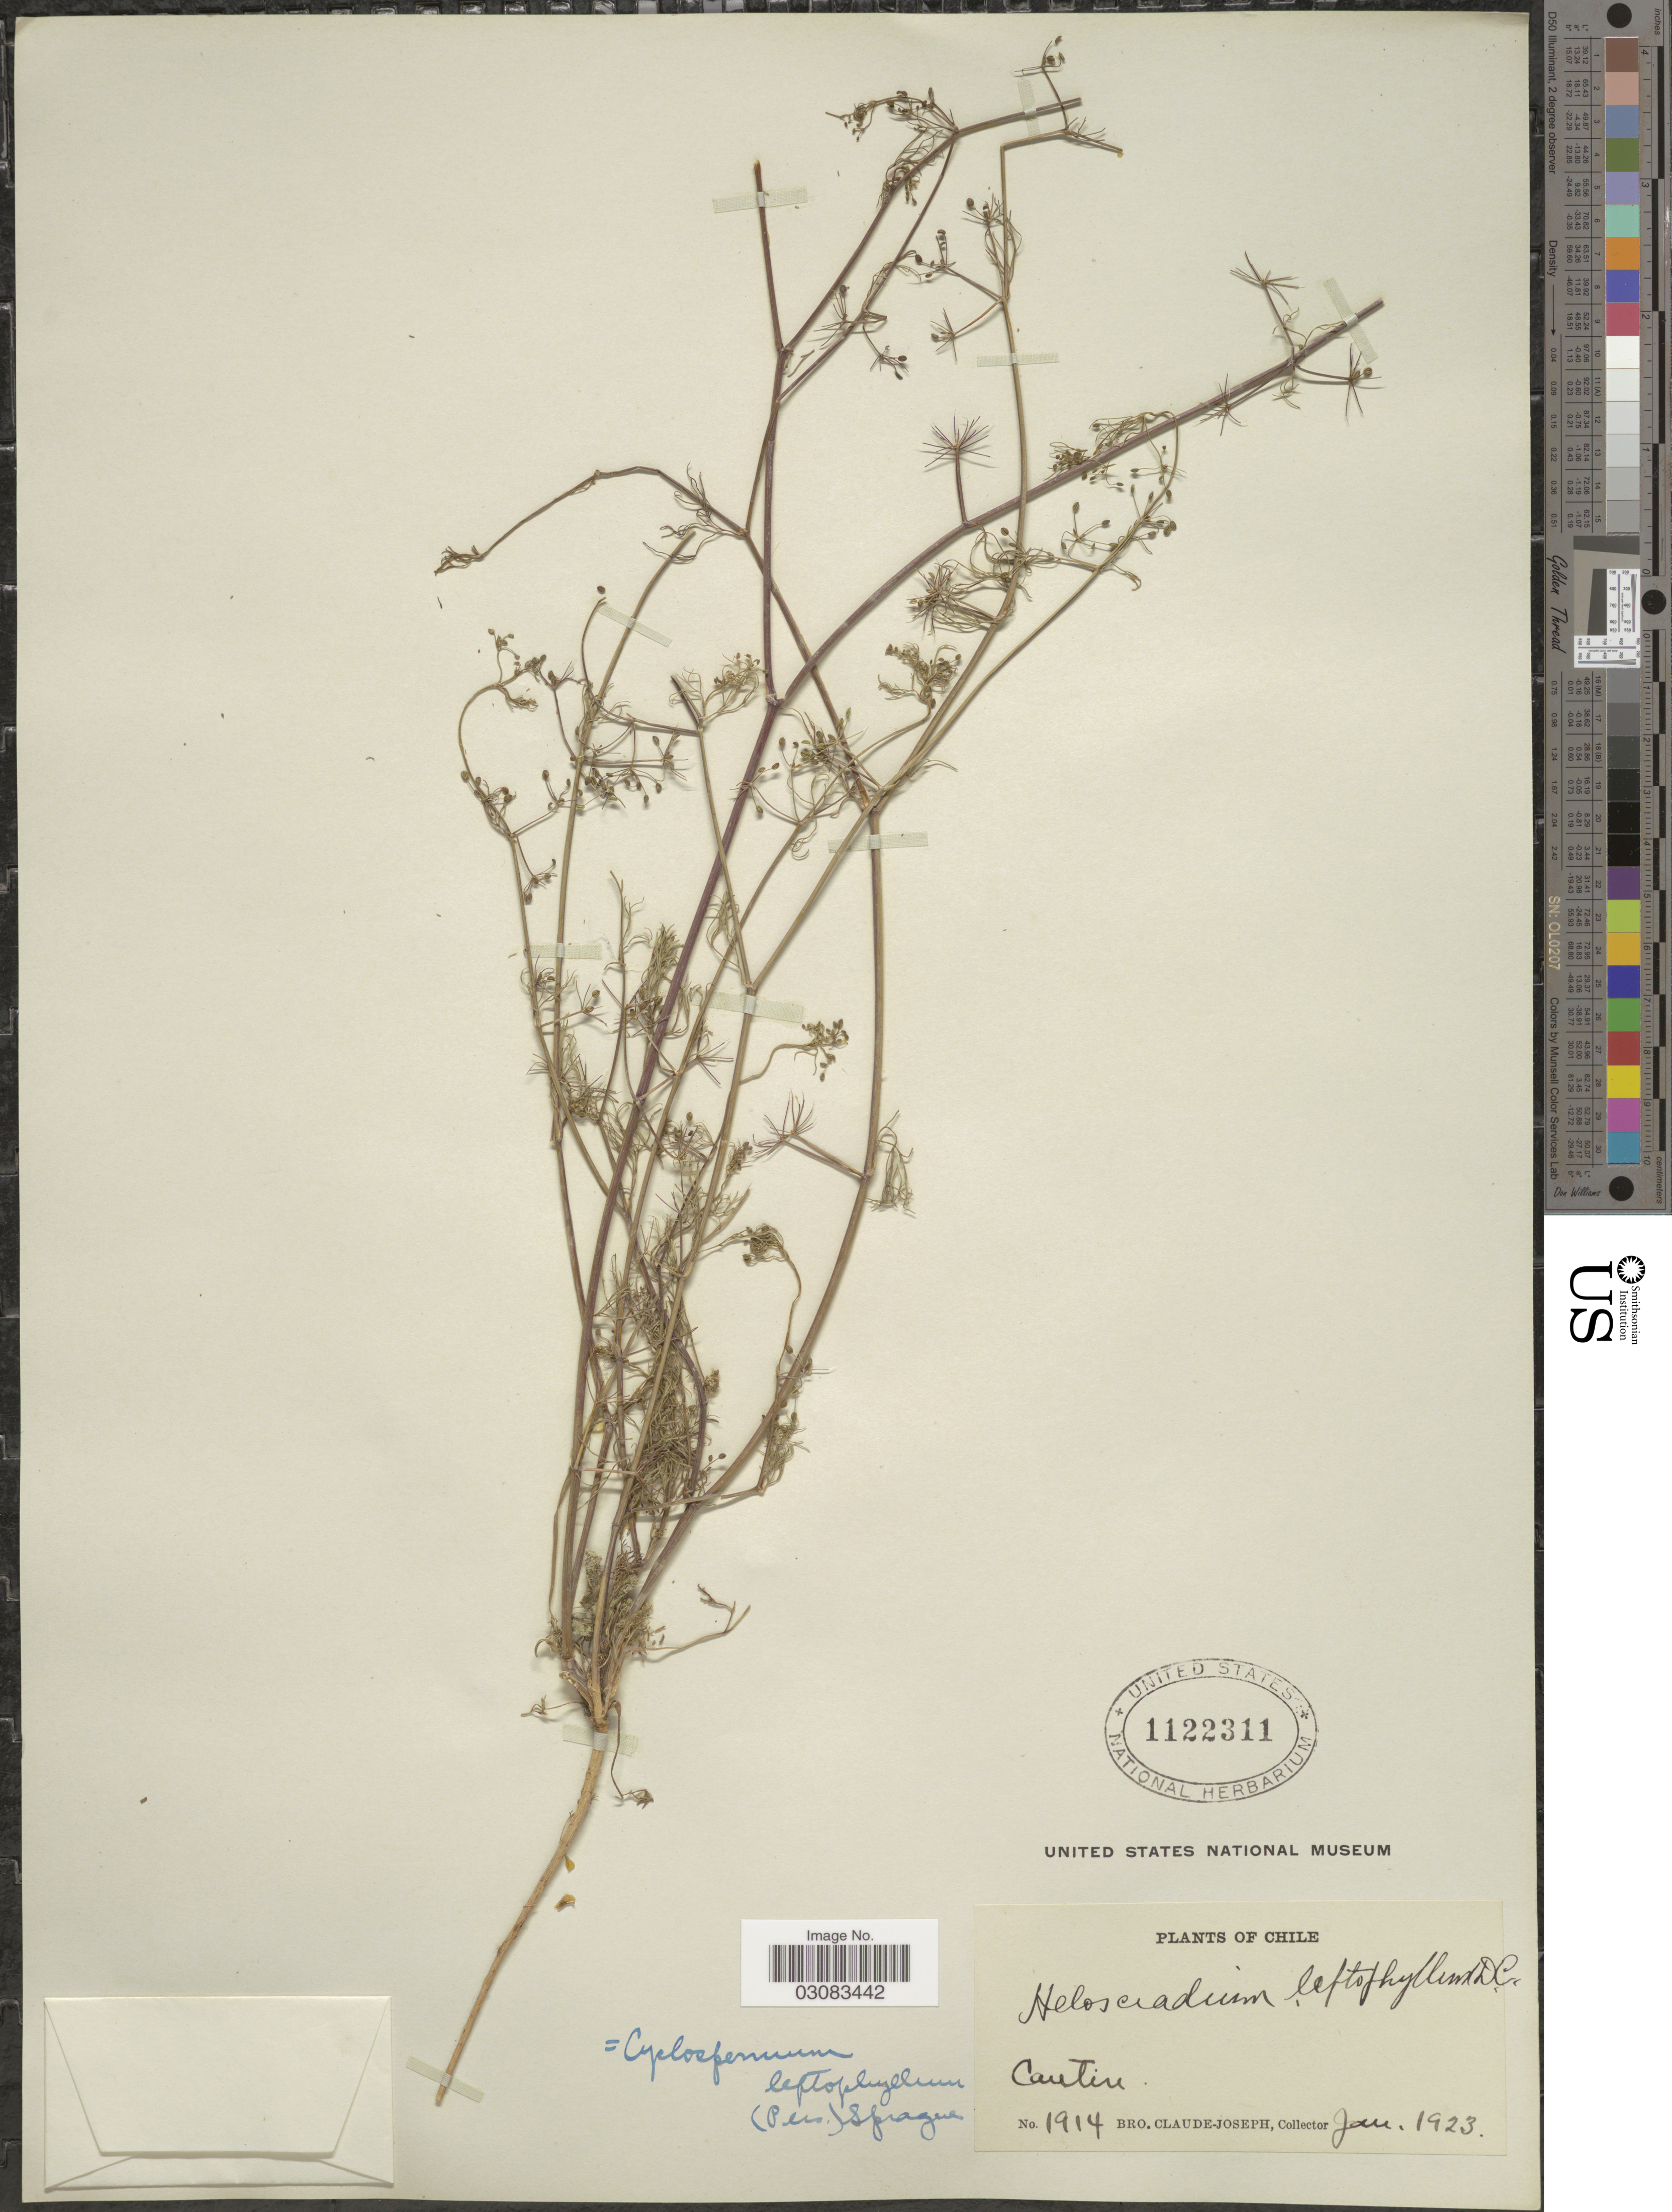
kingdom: Plantae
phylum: Tracheophyta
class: Magnoliopsida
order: Apiales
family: Apiaceae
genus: Cyclospermum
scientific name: Cyclospermum leptophyllum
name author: (Pers.) Sprague ex Britton & P. Wilson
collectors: Bro. Claude-Joseph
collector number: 1914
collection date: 1923-01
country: Chile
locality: Cautin.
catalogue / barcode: US 1122311